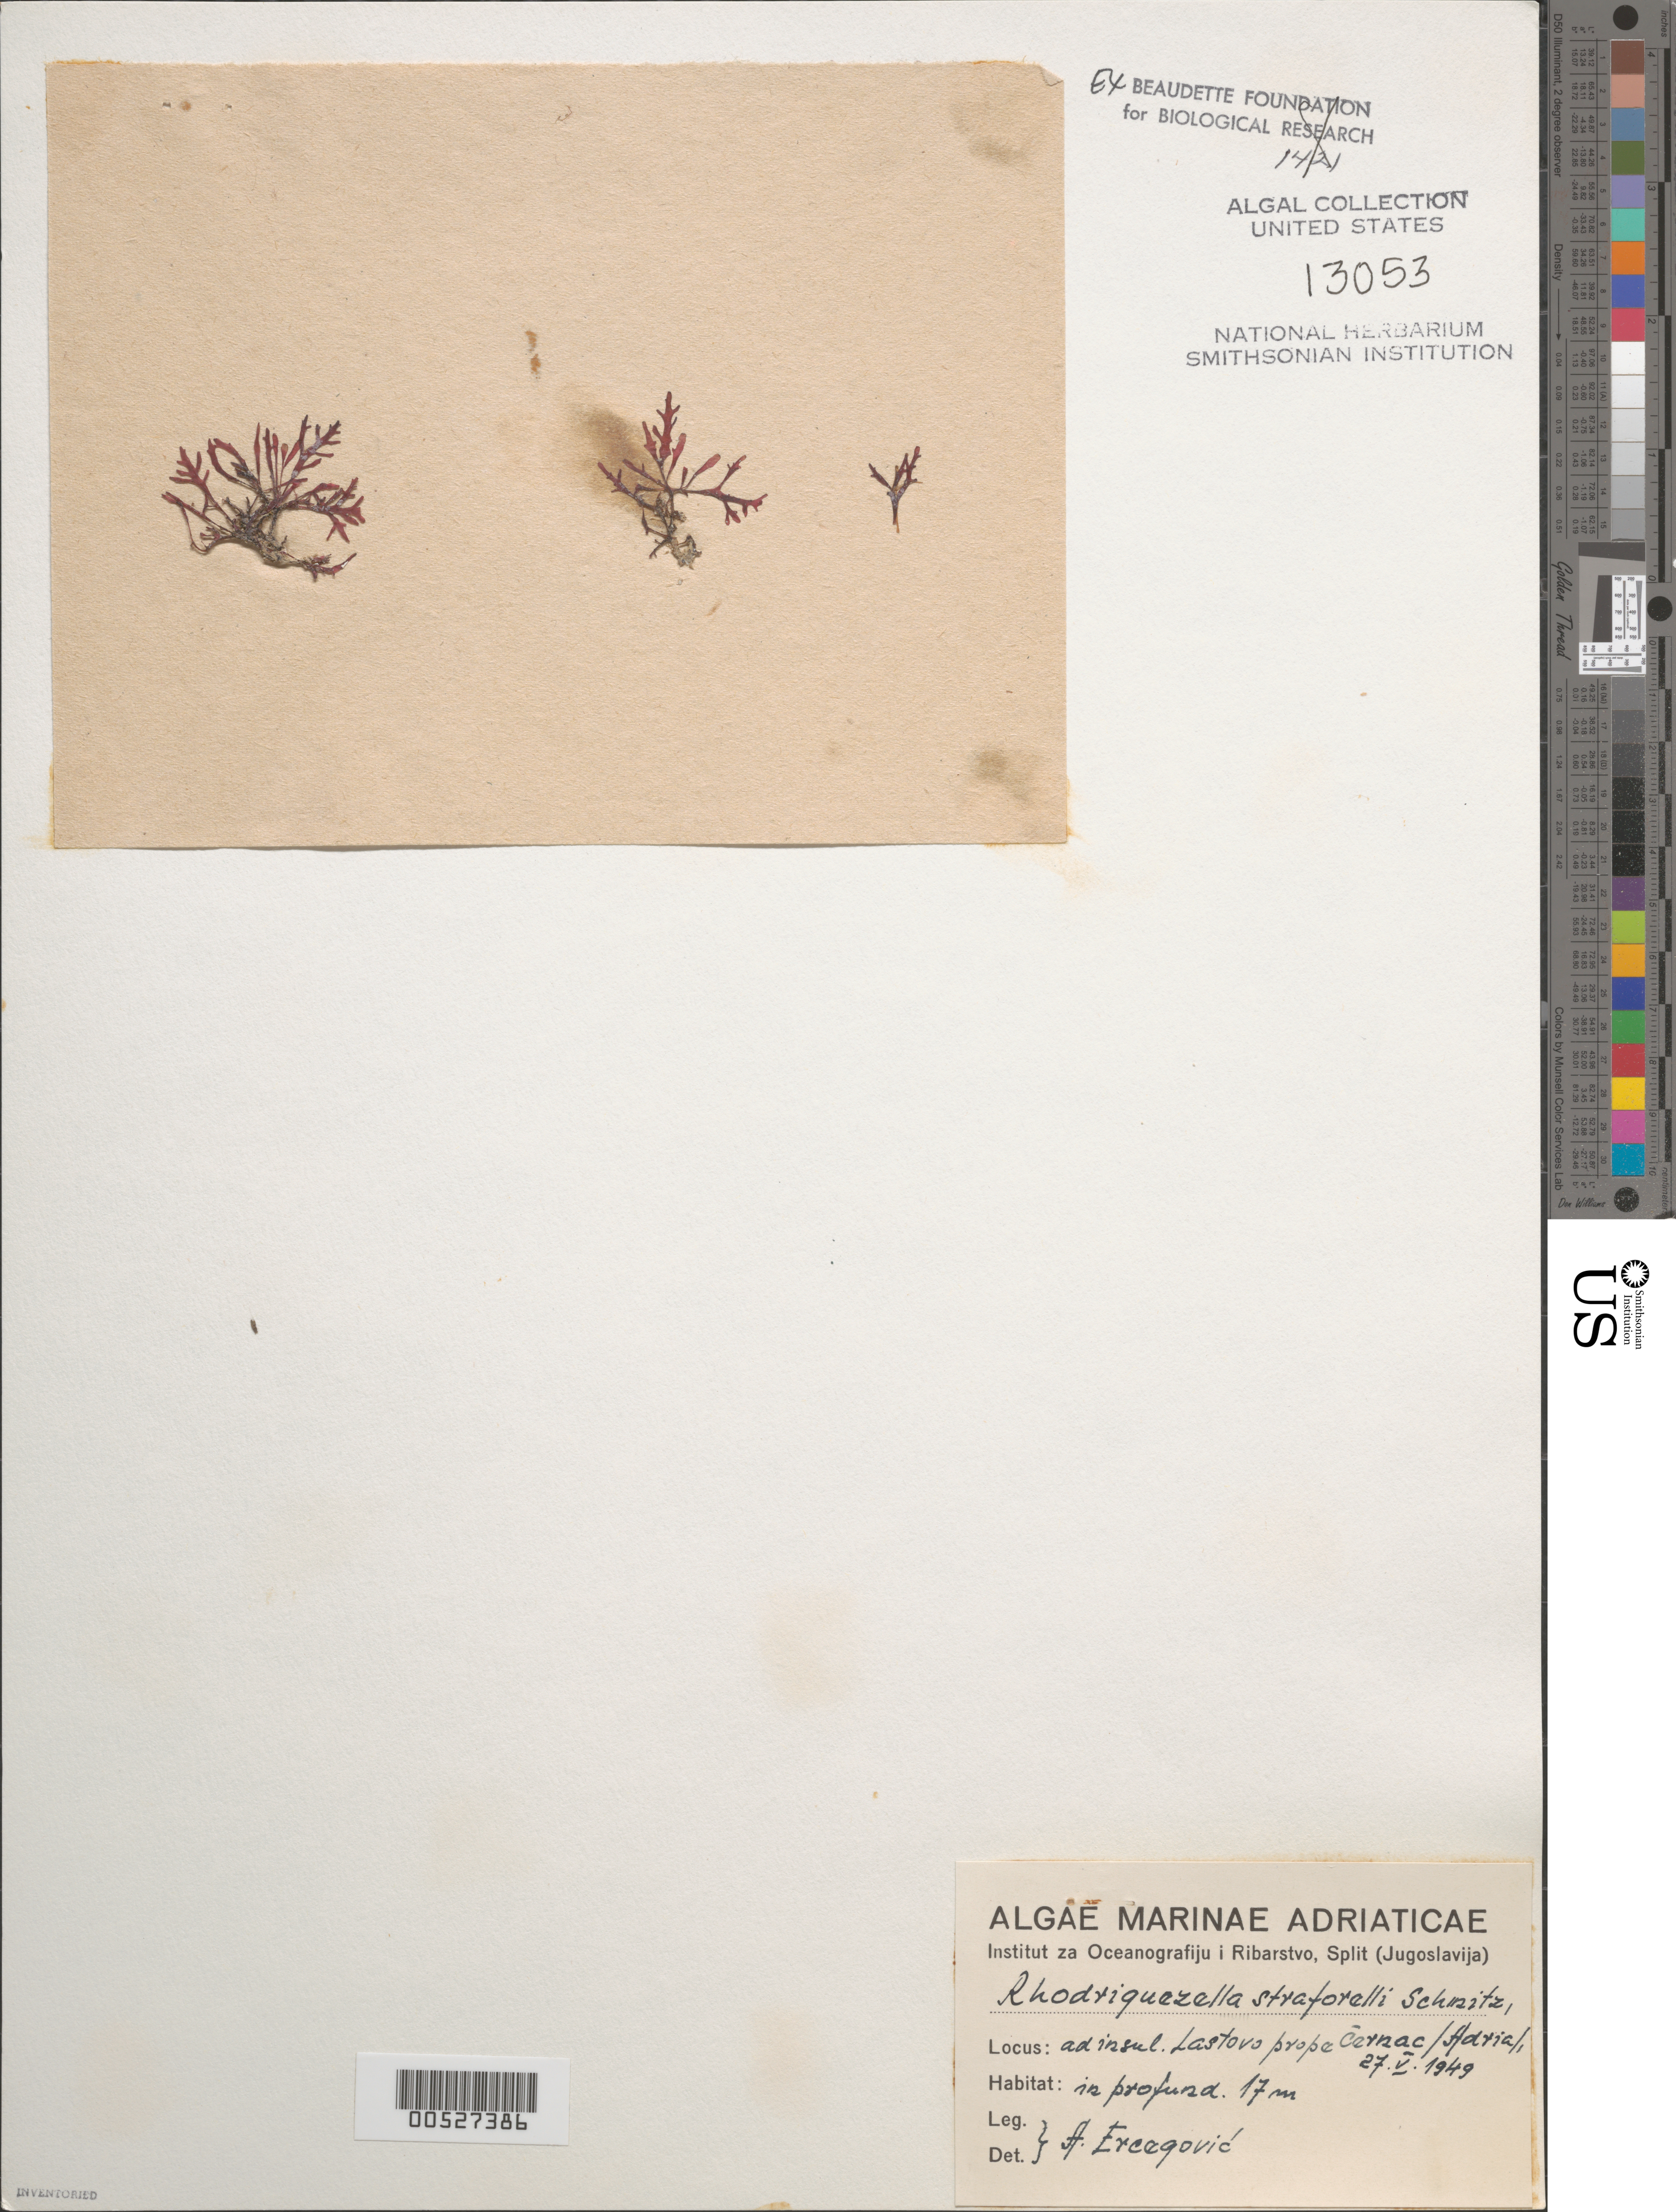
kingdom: Plantae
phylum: Rhodophyta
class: Florideophyceae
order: Ceramiales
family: Rhodomelaceae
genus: Rodriguezella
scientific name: Rodriguezella strafforelli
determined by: Ercegovic, A.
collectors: A. Ercegovic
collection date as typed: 27 May 1949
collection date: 1949-05-27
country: Croatia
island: Lastovo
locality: Near Cernac, Adriatic Sea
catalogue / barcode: US 13053